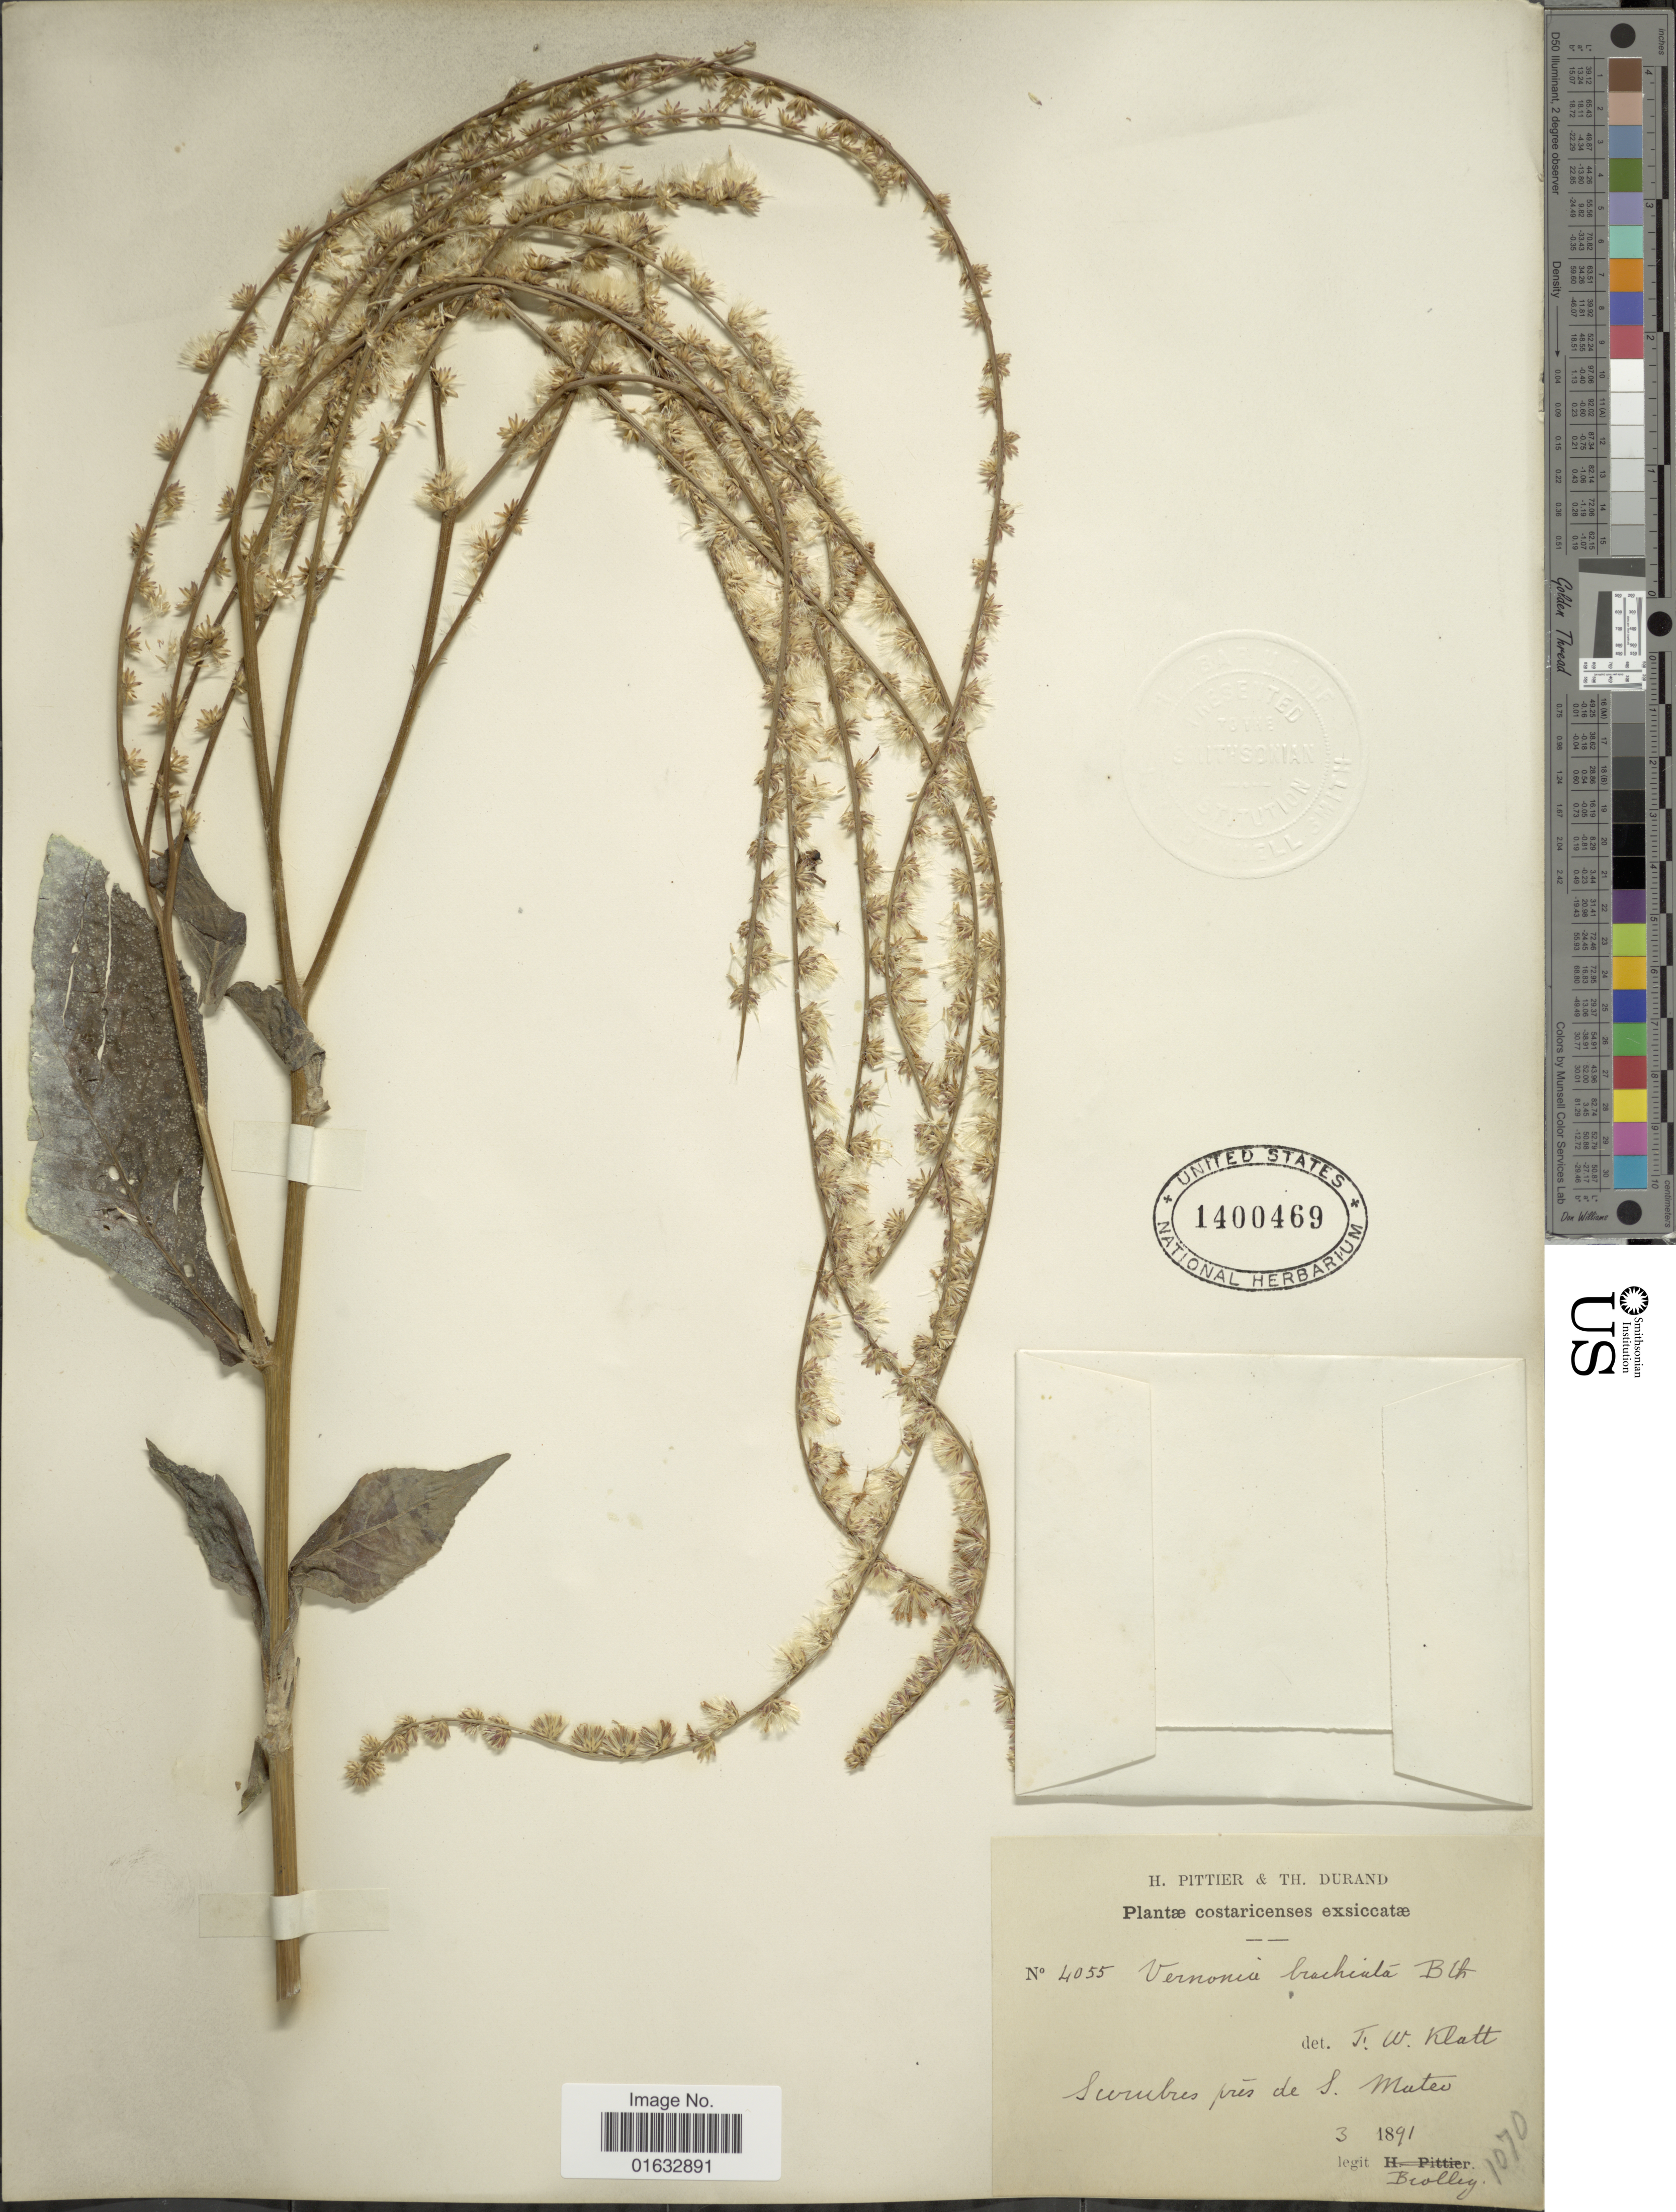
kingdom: Plantae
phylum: Tracheophyta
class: Magnoliopsida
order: Asterales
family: Asteraceae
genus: Eirmocephala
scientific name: Eirmocephala brachiata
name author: (Benth.) H. Rob.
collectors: P. Biolley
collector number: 4055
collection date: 1891-03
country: Costa Rica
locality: Surubres, pres de S. Mateo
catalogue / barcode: US 1400469